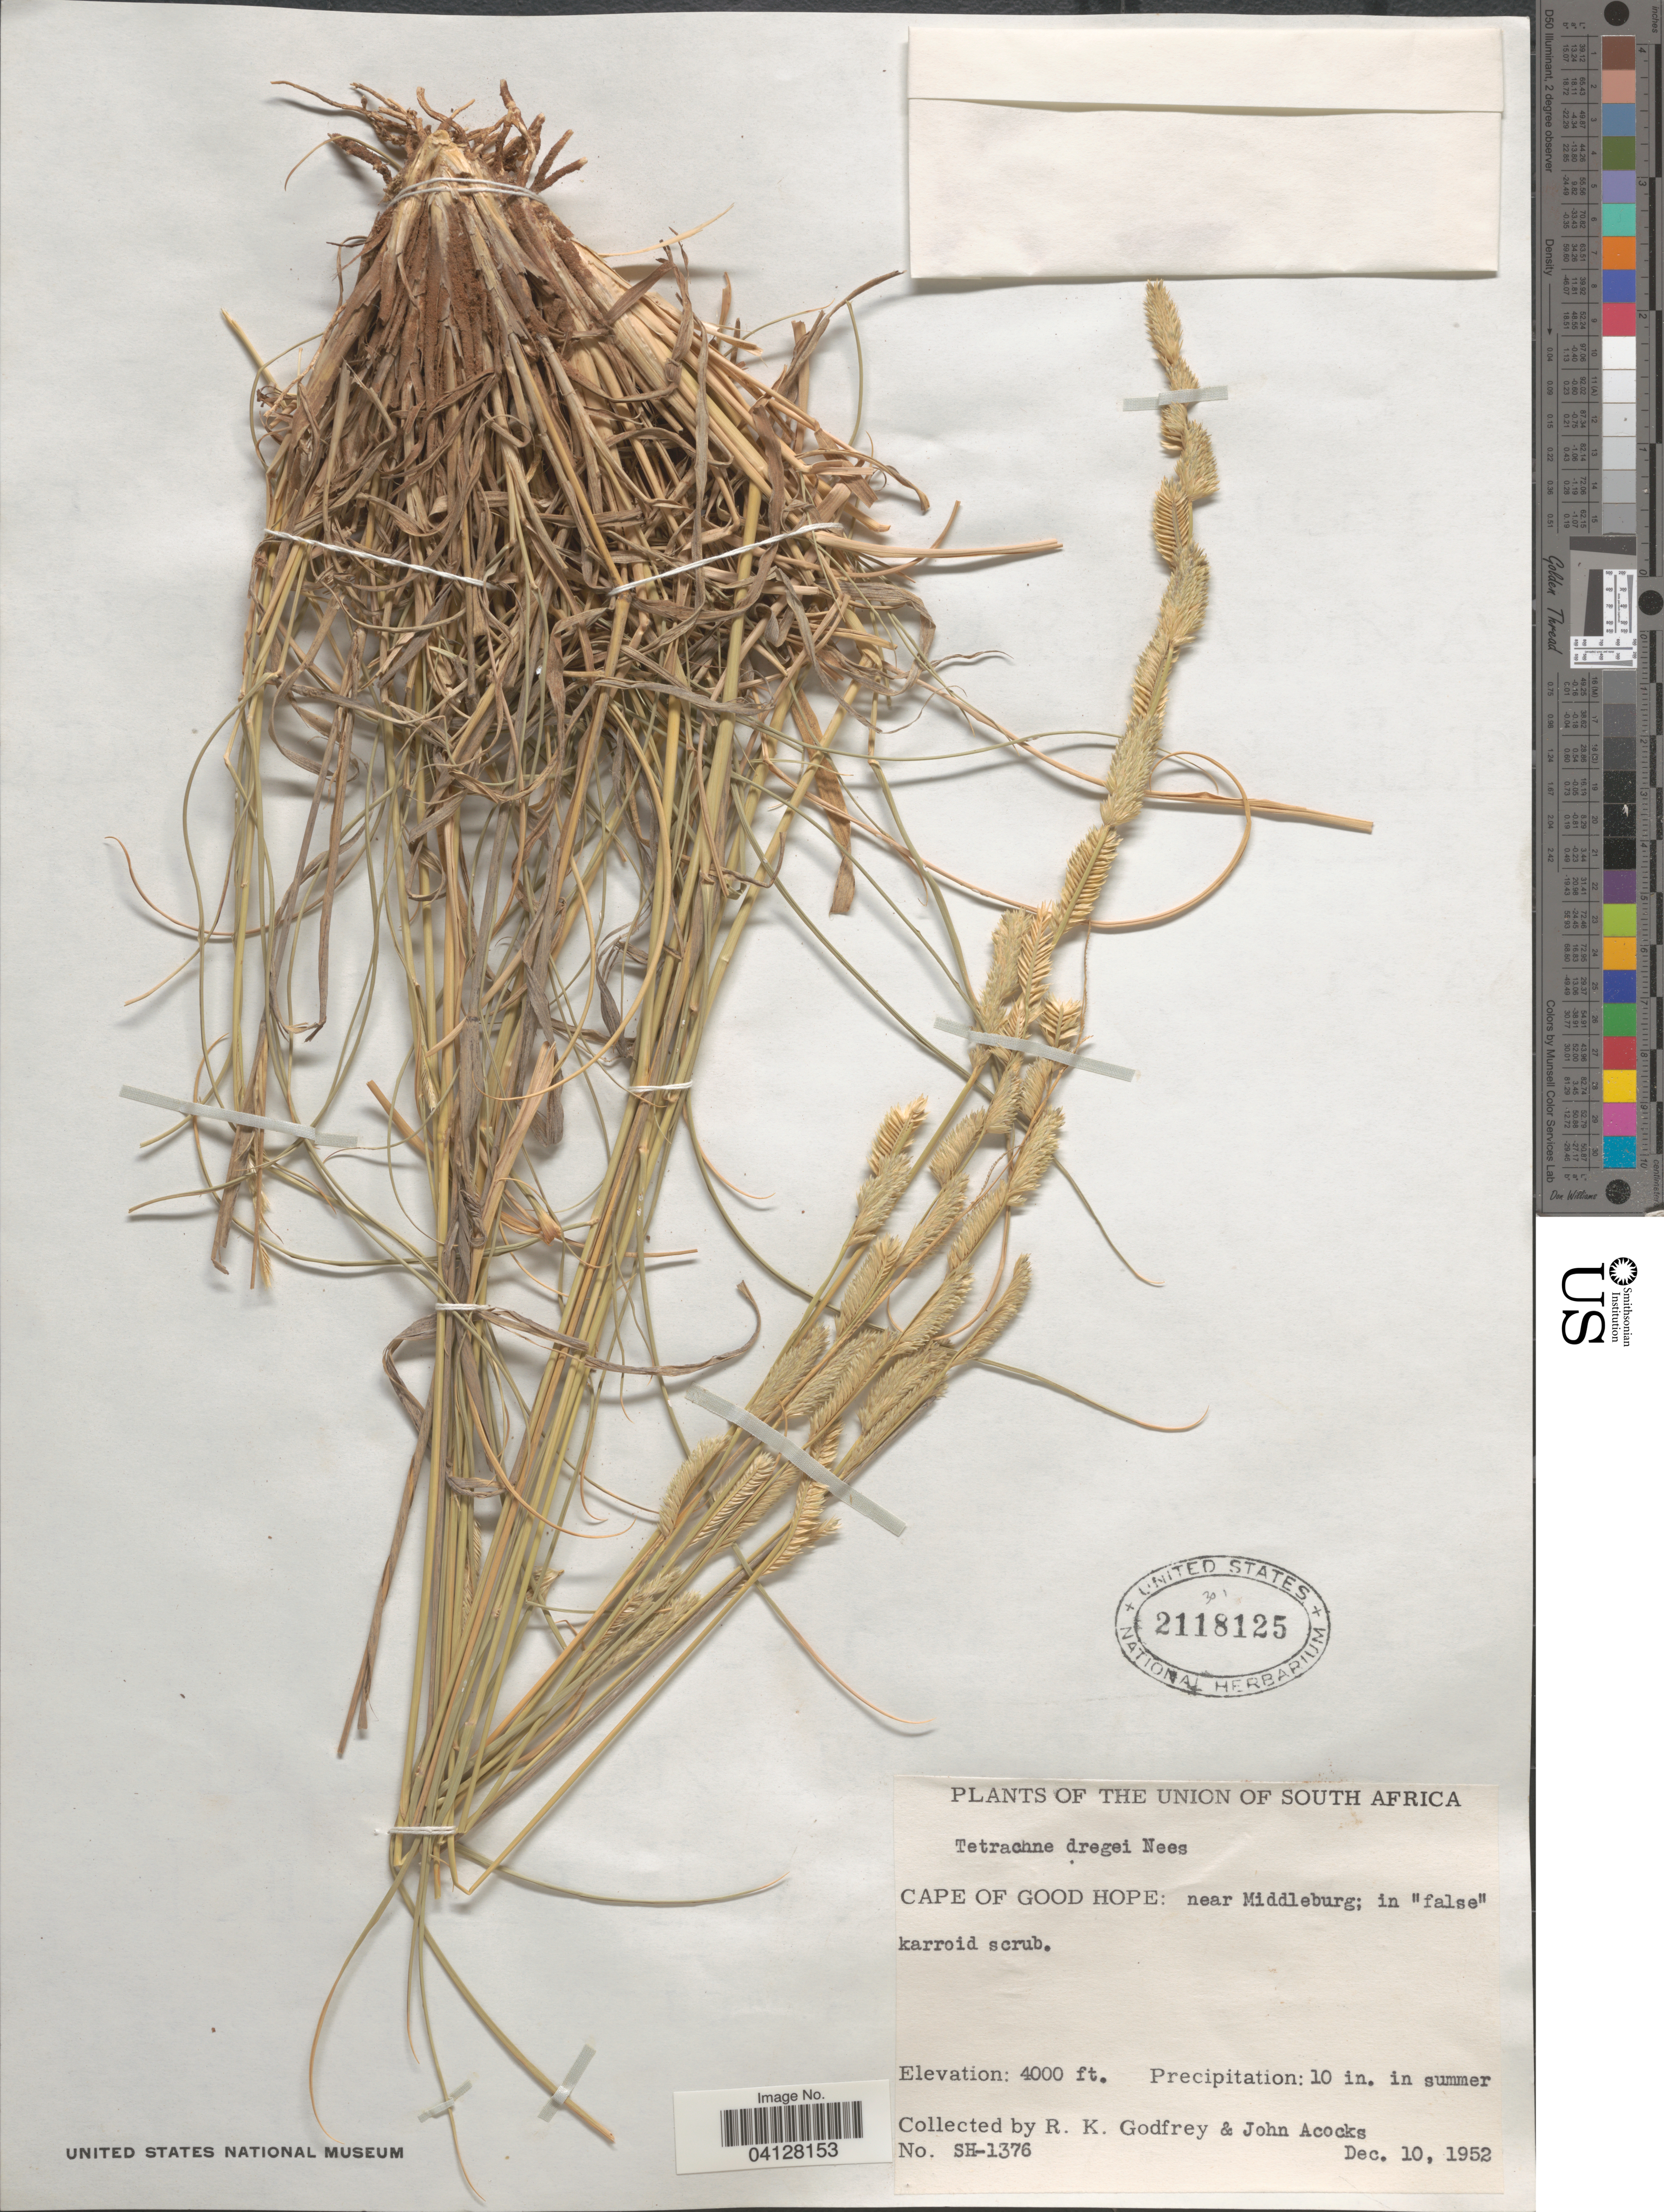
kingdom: Plantae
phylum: Tracheophyta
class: Liliopsida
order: Poales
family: Poaceae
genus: Tetrachne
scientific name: Tetrachne dregei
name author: Nees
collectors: R. K. Godfrey & J. P. Acocks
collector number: SH-1376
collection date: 1952-12-10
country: South Africa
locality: The Union of South Africa. Cape of Good Hope: near Middleburg.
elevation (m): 1219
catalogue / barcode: US 2118125